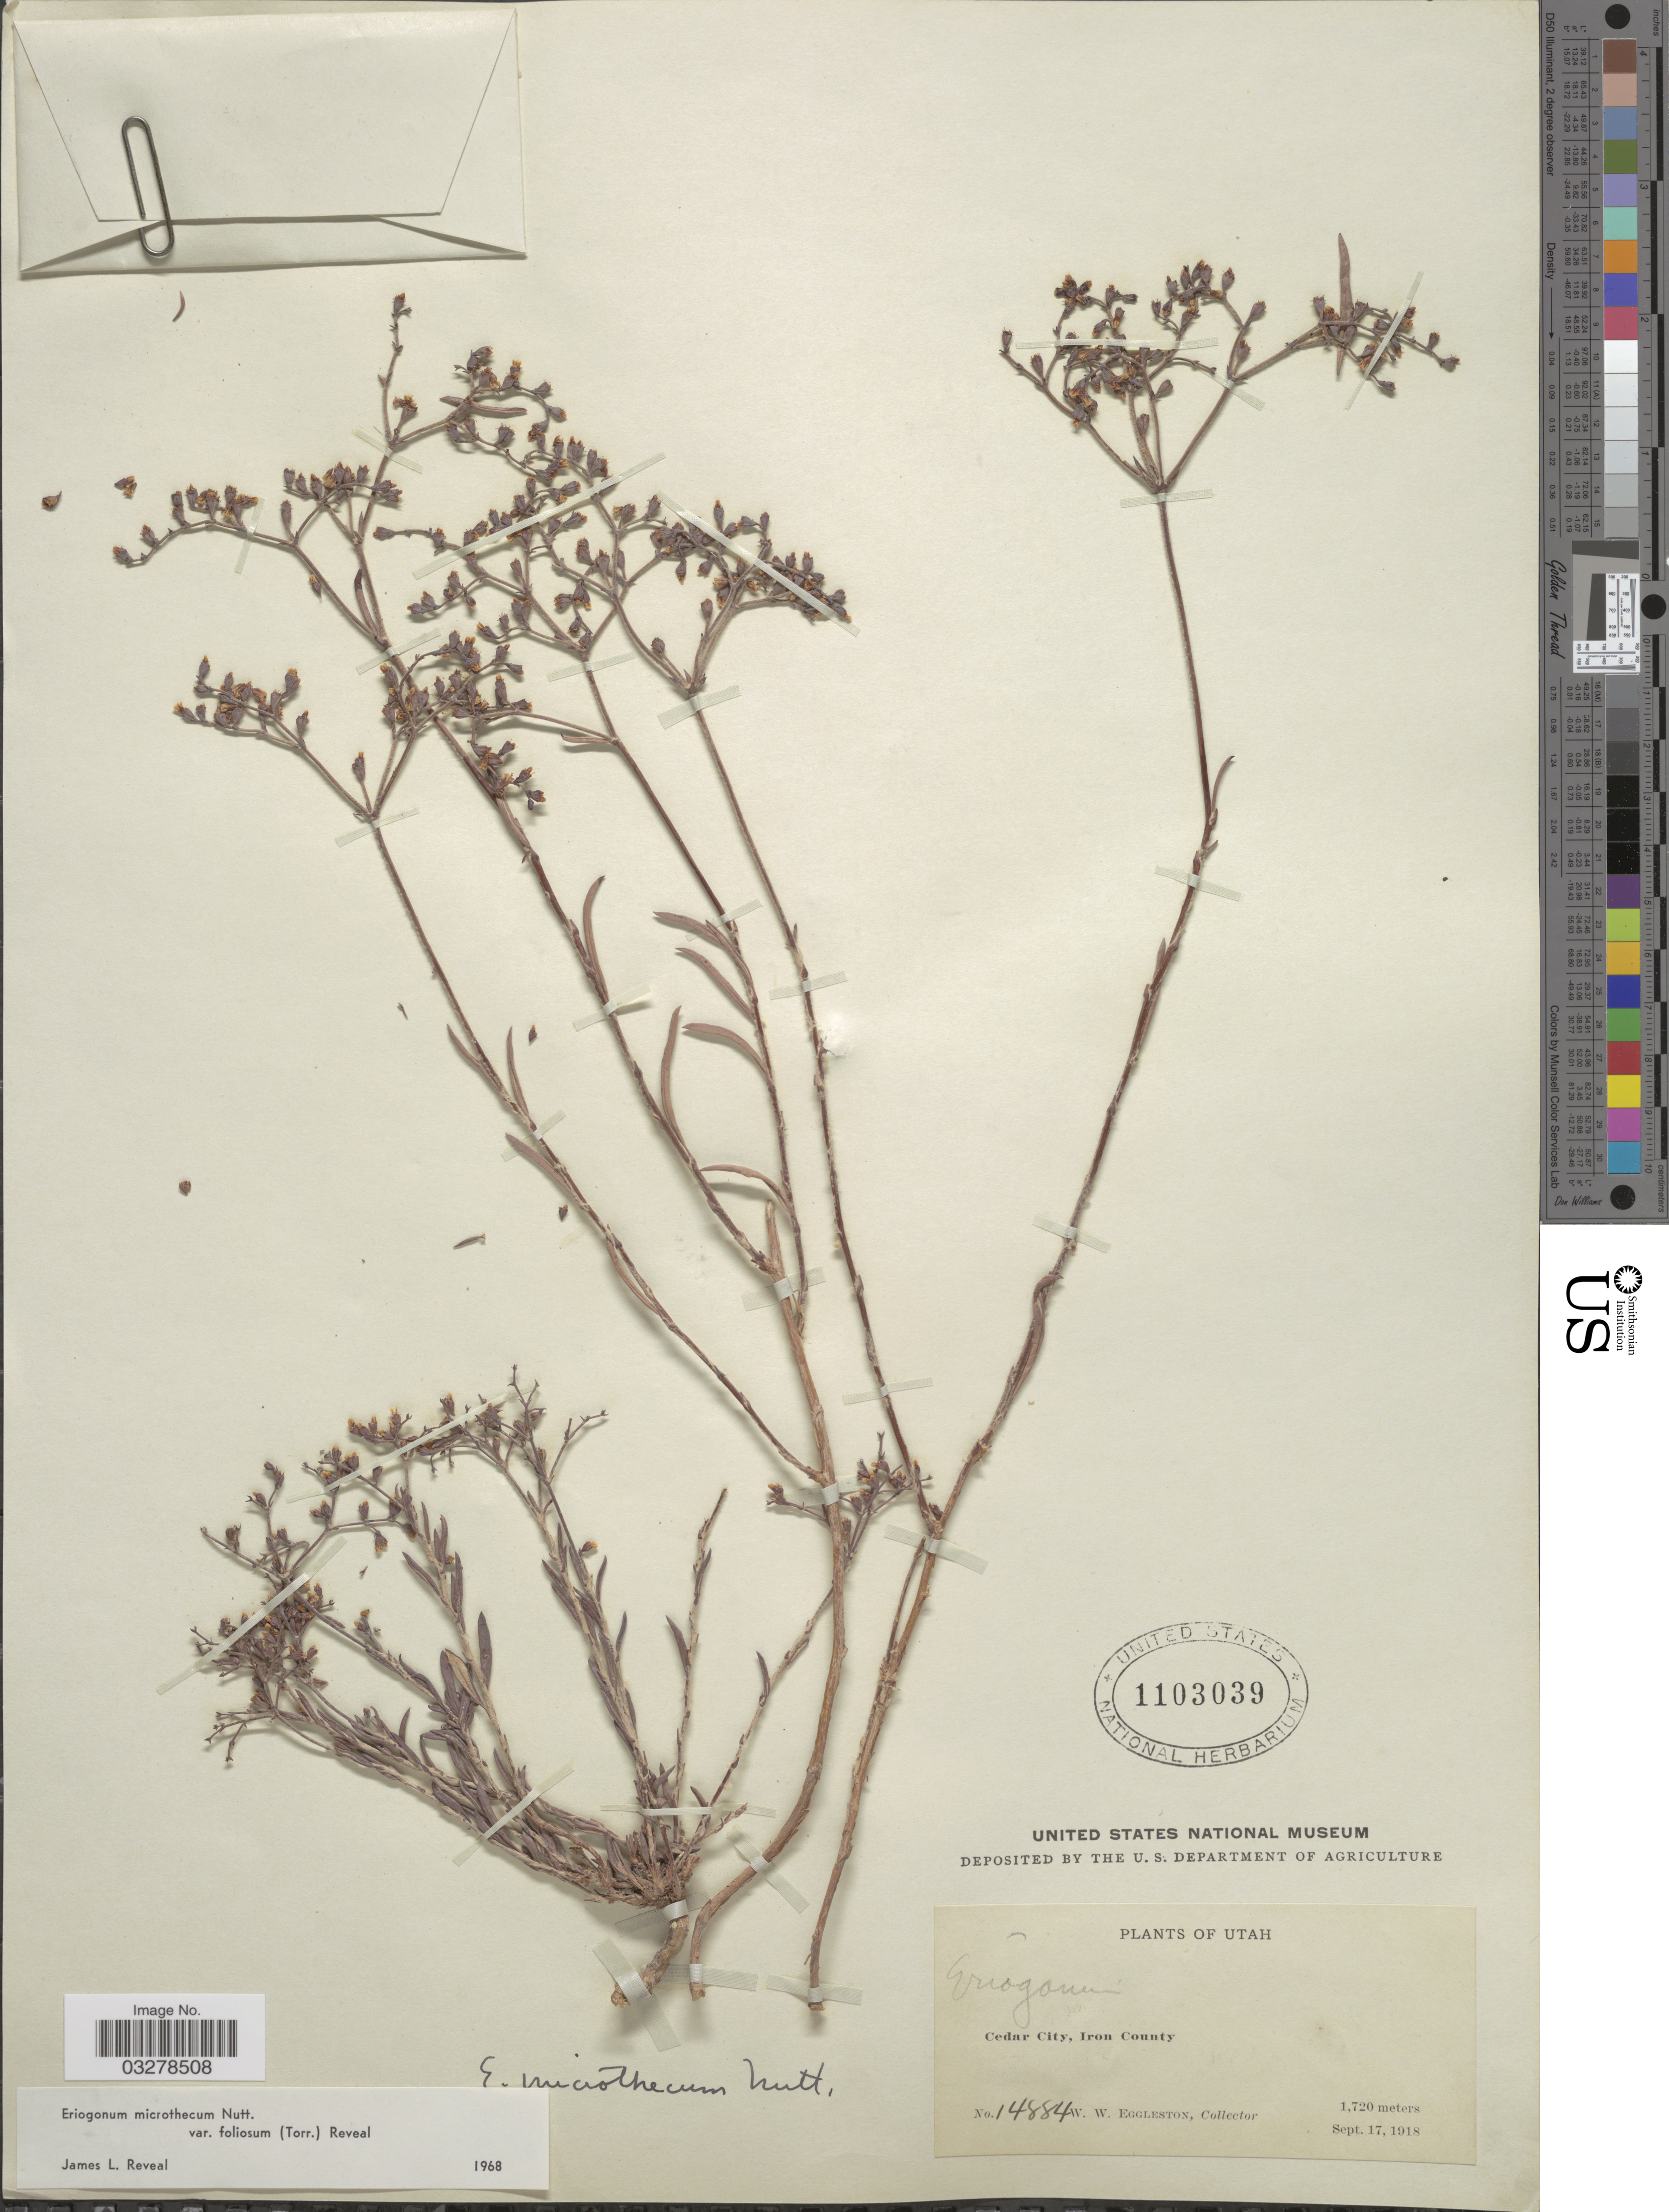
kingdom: Plantae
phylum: Tracheophyta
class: Magnoliopsida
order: Caryophyllales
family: Polygonaceae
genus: Eriogonum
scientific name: Eriogonum microtheca var. foliosum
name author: (Torr. & A. Gray) Reveal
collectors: W. W. Eggleston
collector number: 14884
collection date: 1918-09-17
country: United States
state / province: Utah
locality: Cedar City, Iron County.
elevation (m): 1720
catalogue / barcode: US 1103039